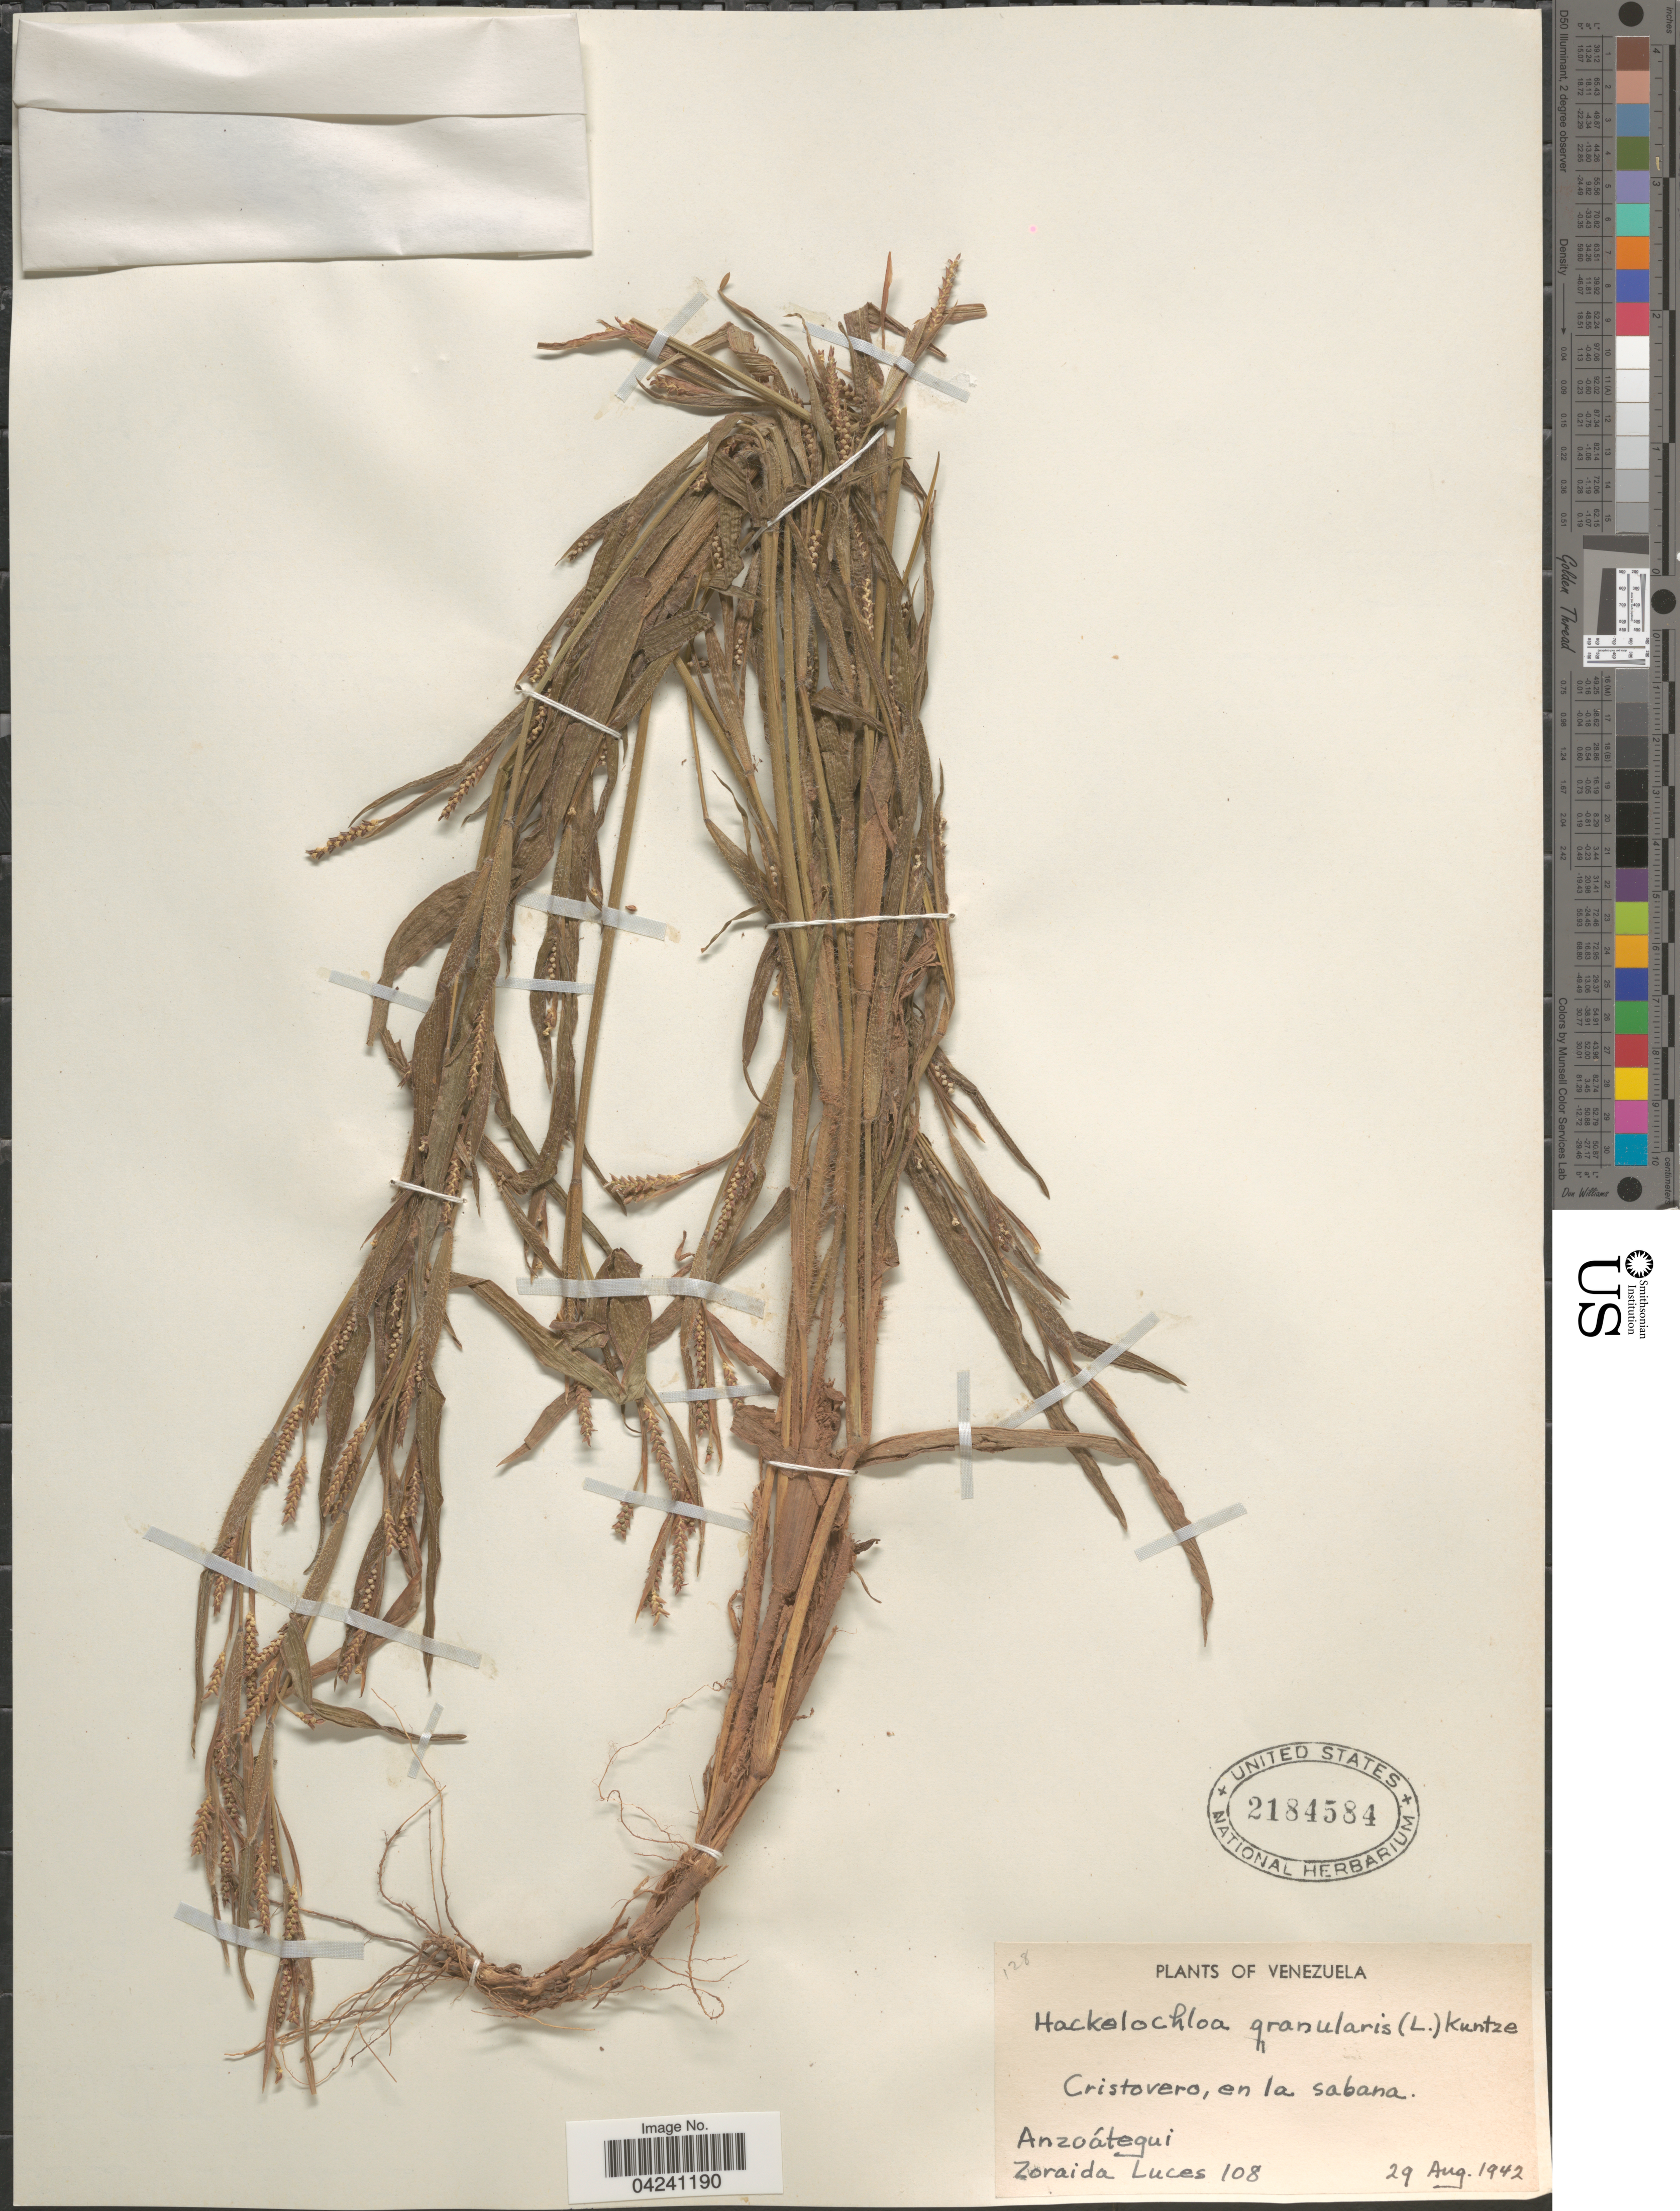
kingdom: Plantae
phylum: Tracheophyta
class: Liliopsida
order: Poales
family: Poaceae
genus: Hackelochloa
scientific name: Hackelochloa granularis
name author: (L.) Kuntze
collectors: Z. Luces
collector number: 108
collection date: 1942-08-29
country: Venezuela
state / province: Anzoategui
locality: Cristovero, en la sabana.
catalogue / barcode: US 2184584